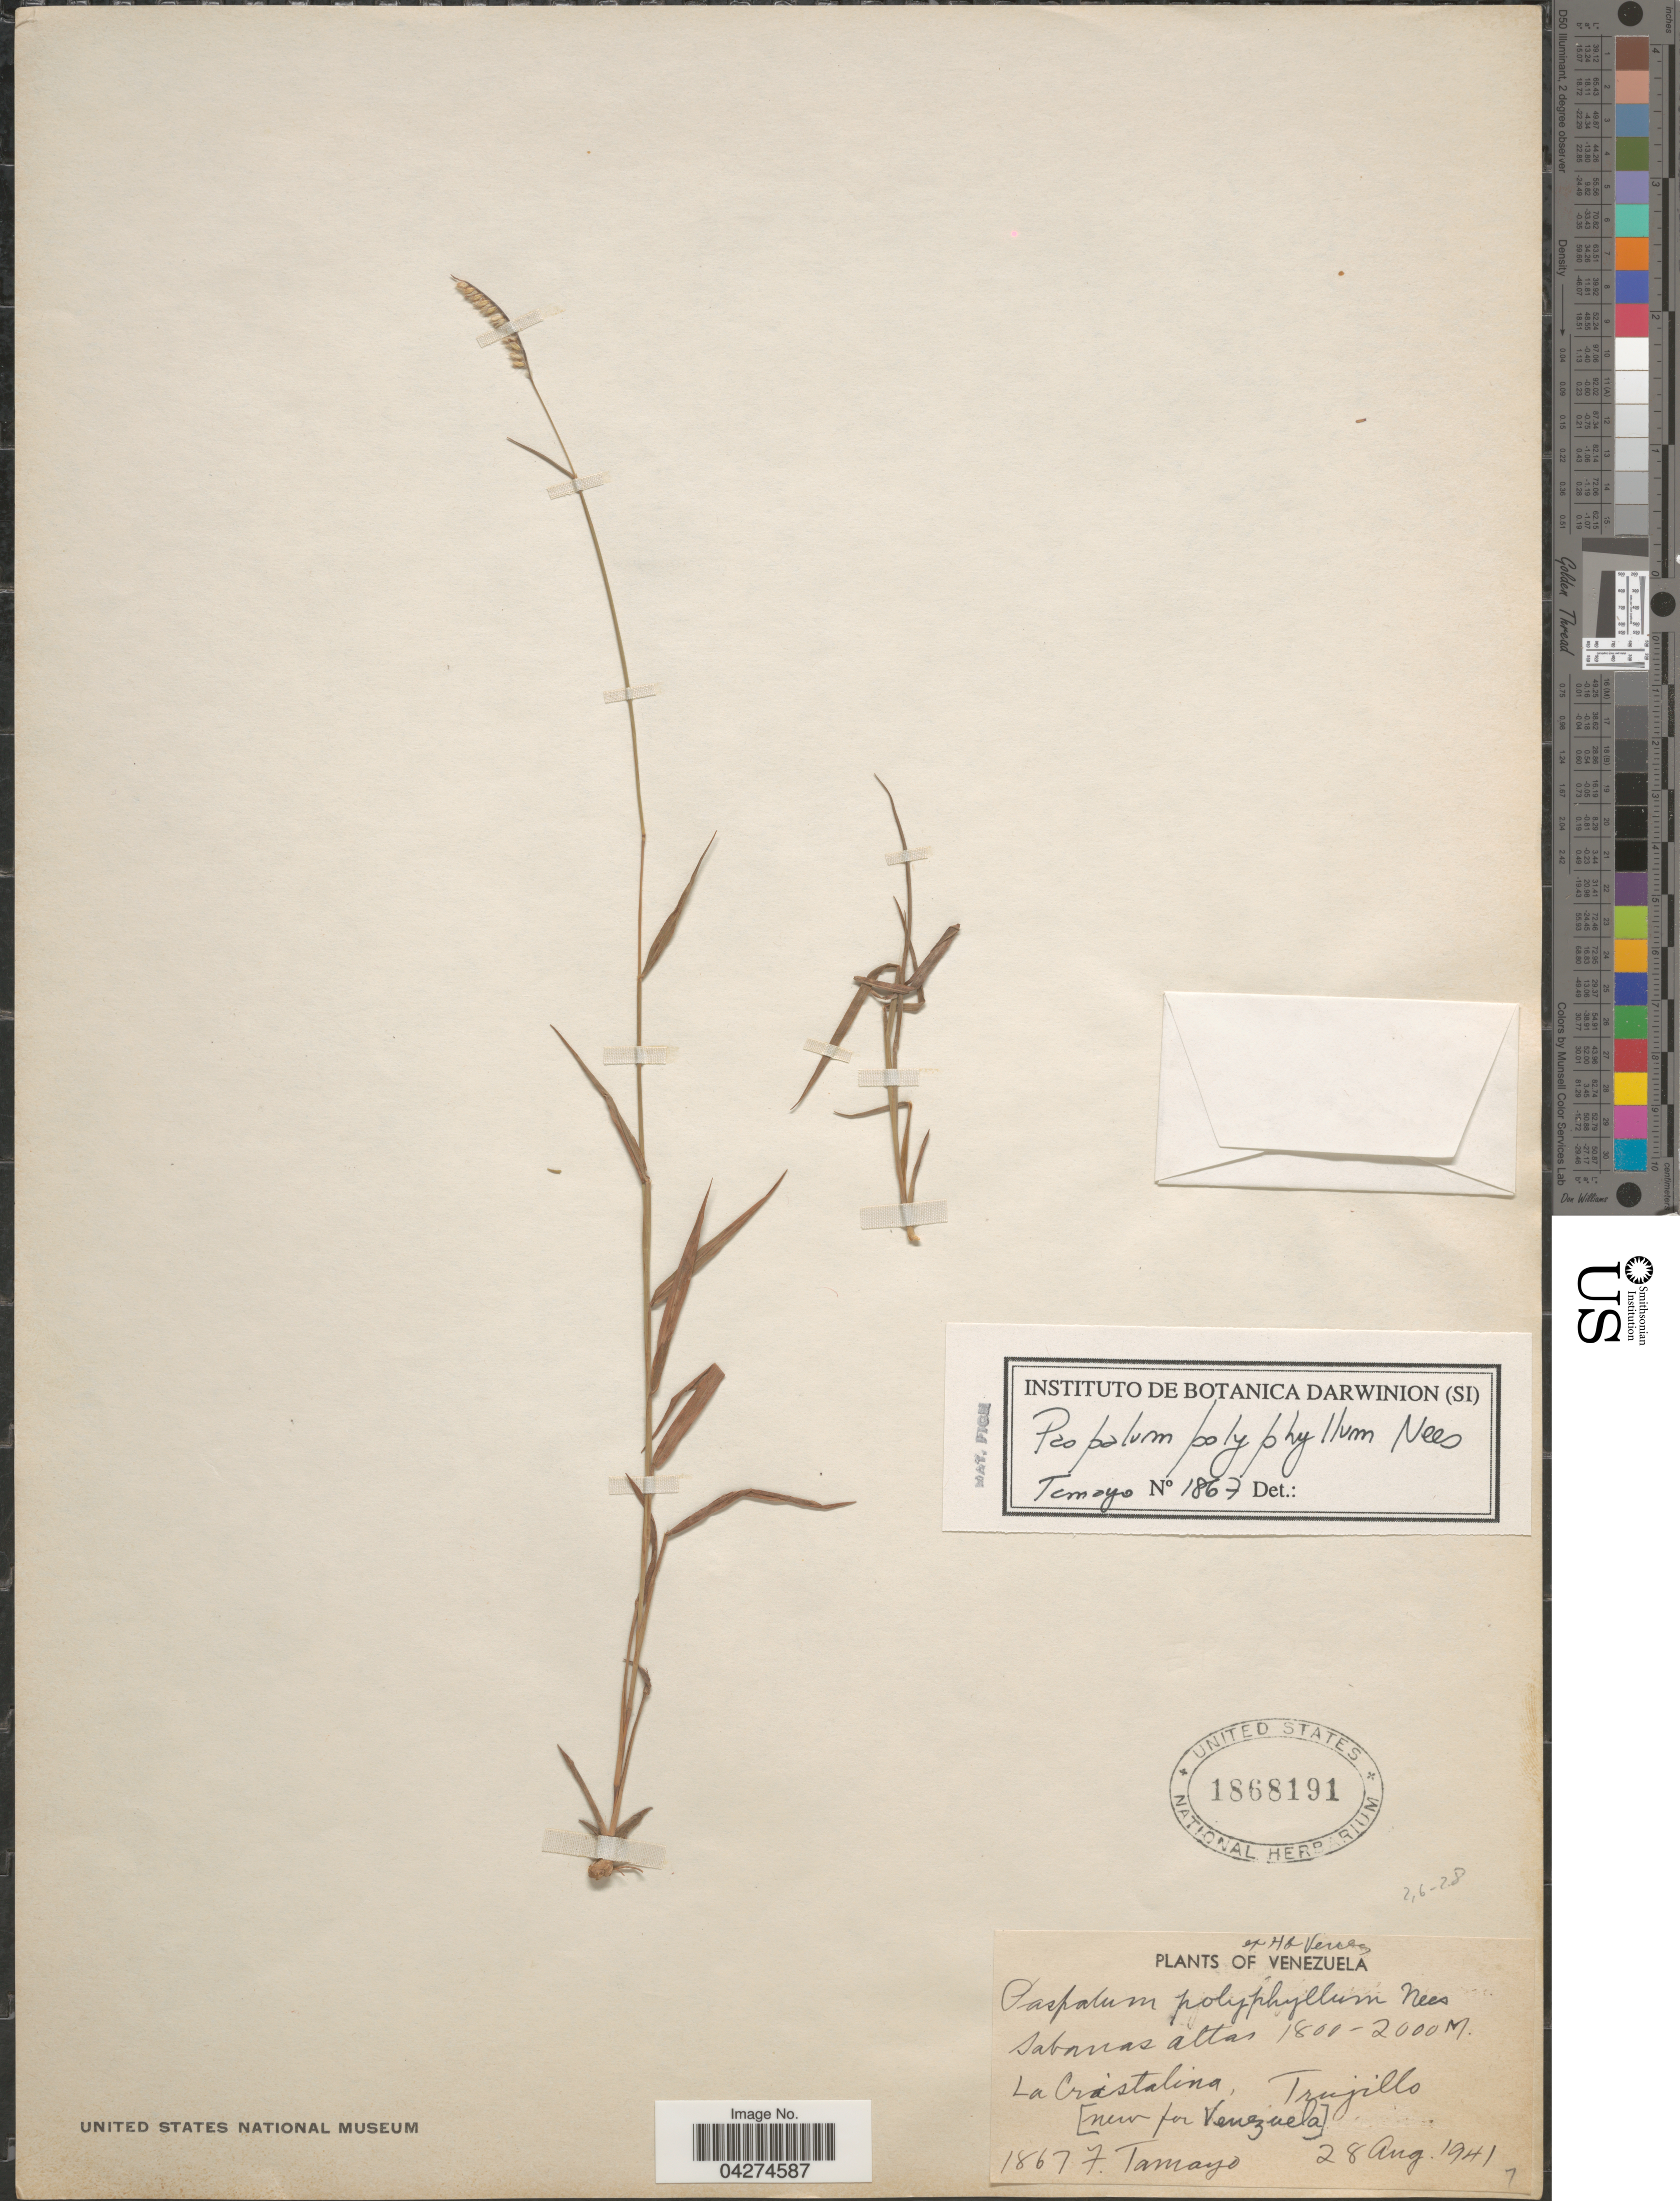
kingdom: Plantae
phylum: Tracheophyta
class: Liliopsida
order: Poales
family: Poaceae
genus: Paspalum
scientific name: Paspalum polyphyllum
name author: Nees ex Trin.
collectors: F. Tamayo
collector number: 1867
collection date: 1941-08-28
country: Venezuela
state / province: Trujillo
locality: Sabanas Altas. La Cristalina.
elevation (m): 1800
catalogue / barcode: US 1868191